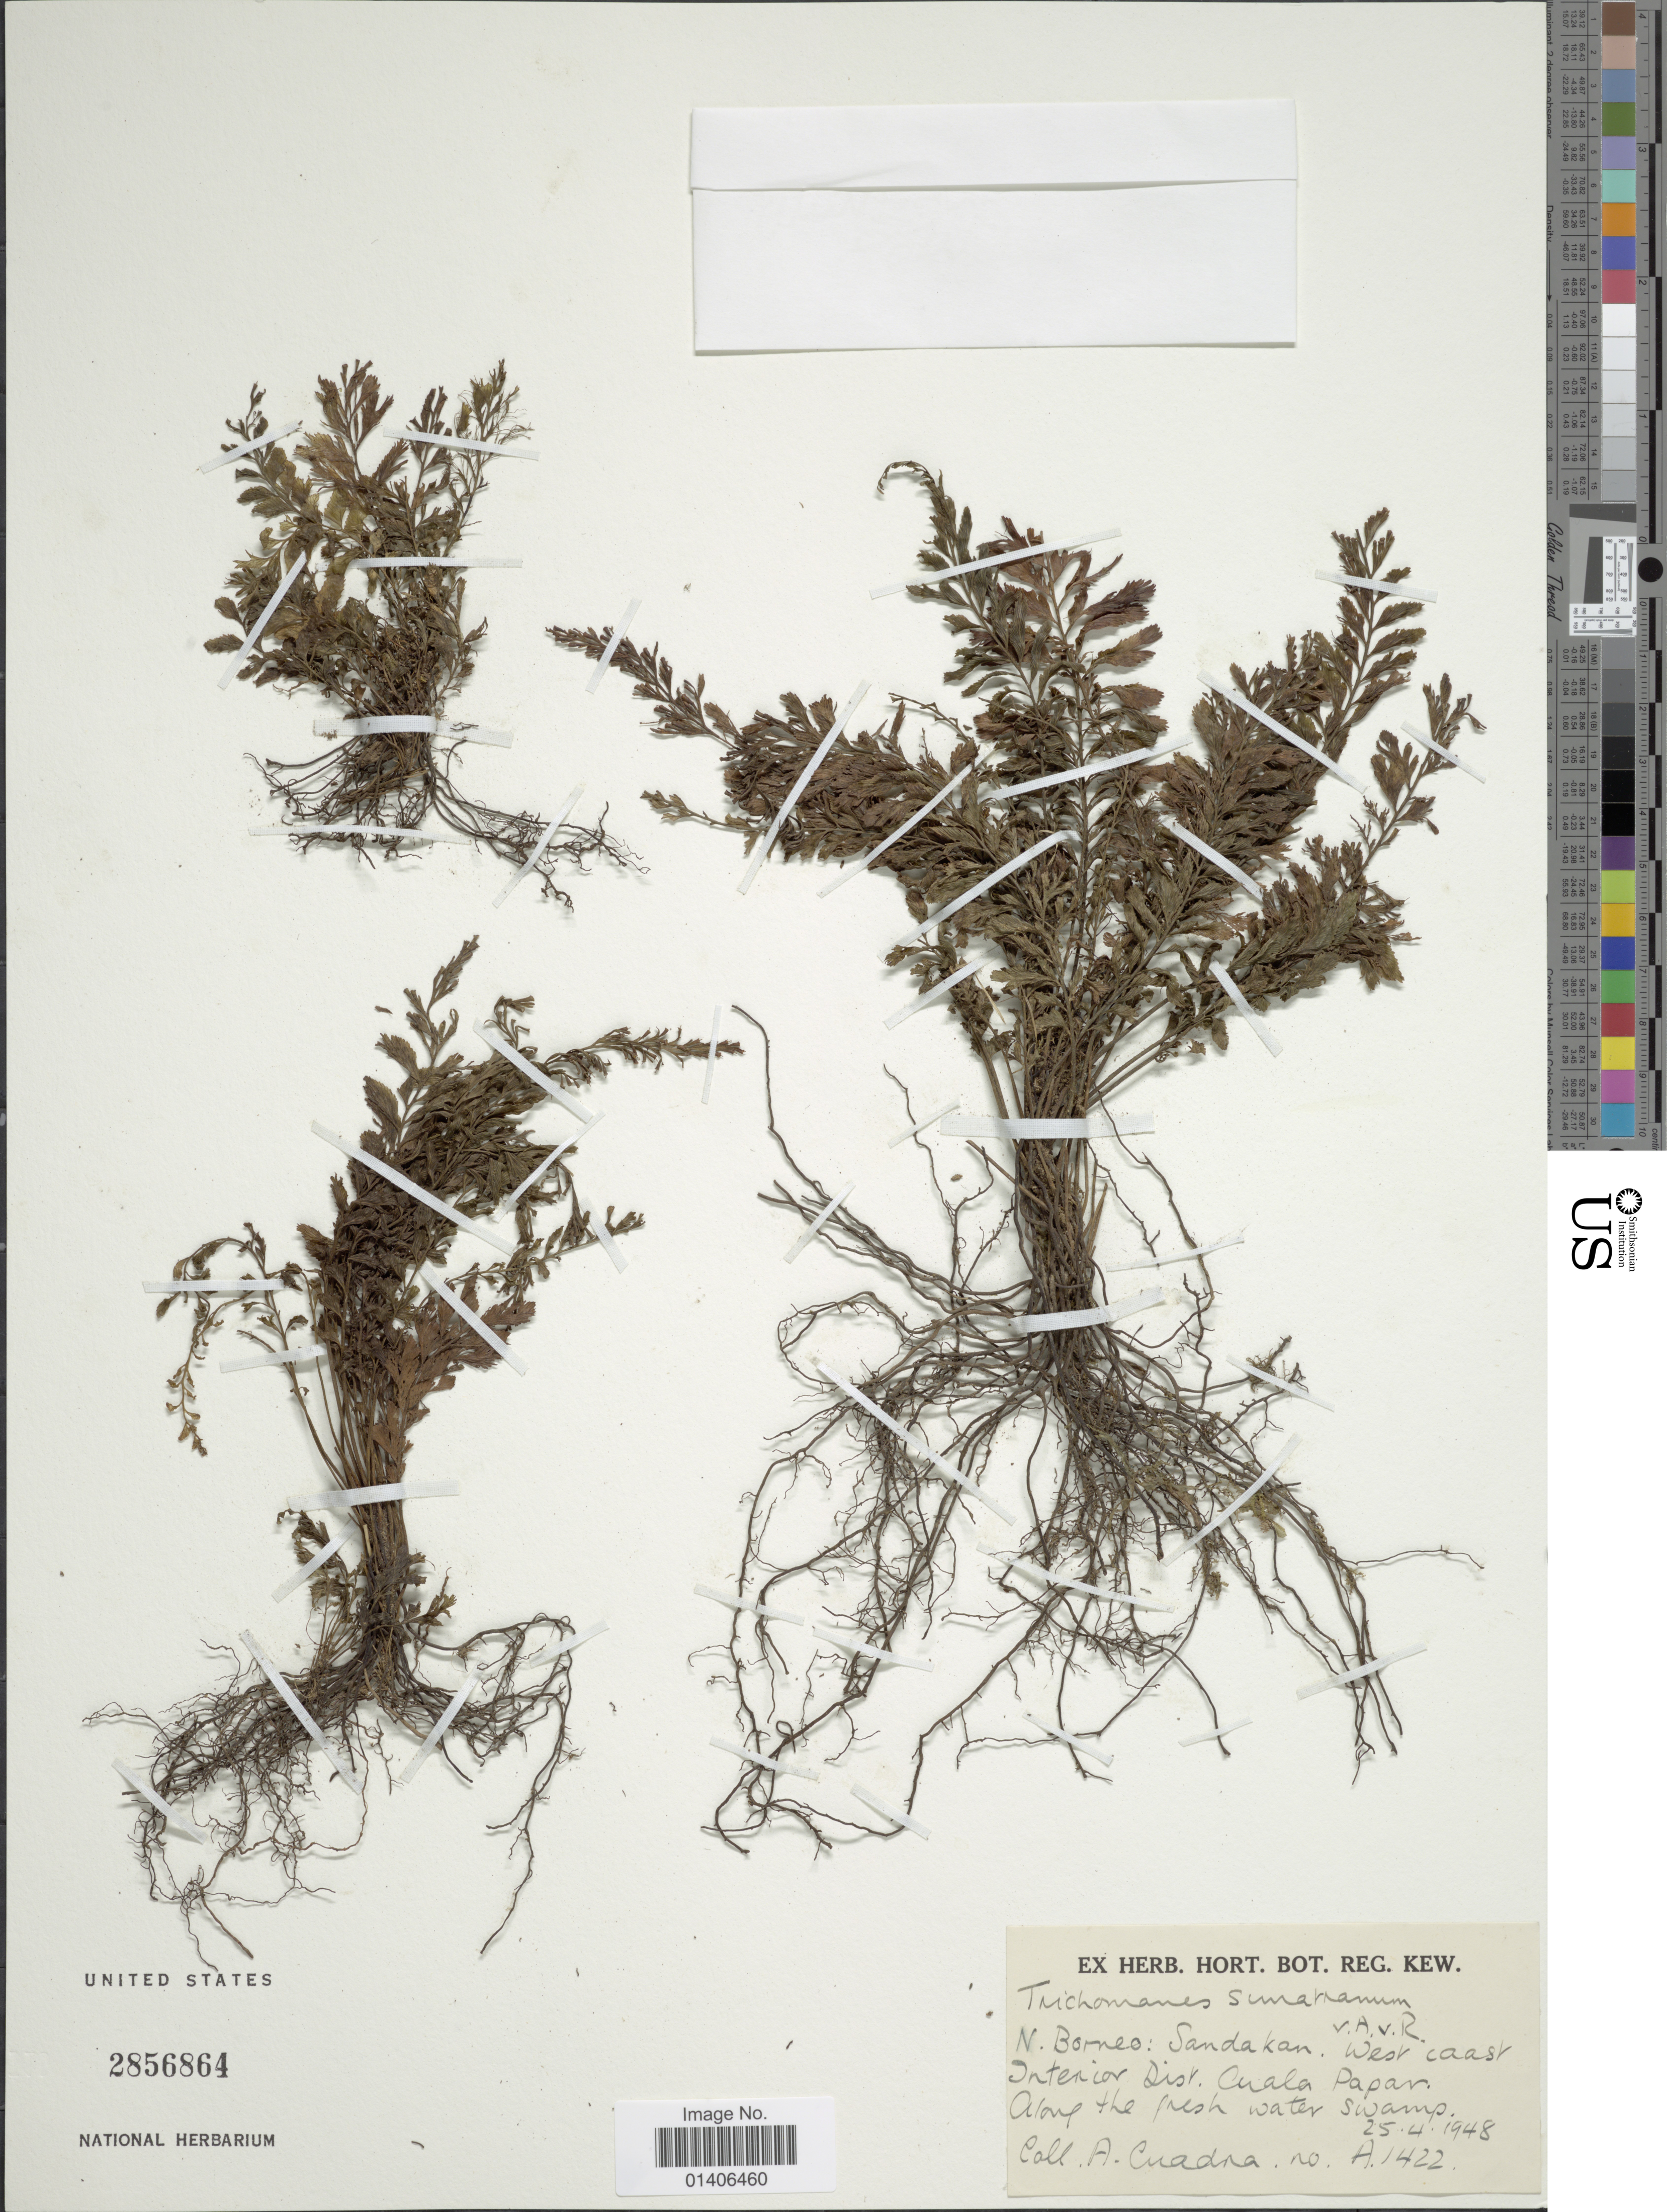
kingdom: Plantae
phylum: Tracheophyta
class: Polypodiopsida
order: Hymenophyllales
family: Hymenophyllaceae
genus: Cephalomanes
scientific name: Cephalomanes javanicum var. sumatranum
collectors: A. Cuadra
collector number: A 1422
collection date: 1948-04-25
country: Indonesia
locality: N Borneo: Sandakan, West Coast Interior Dist. Cuala Papan, Along the fresh water swamp [interpreted]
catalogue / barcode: US 2856864